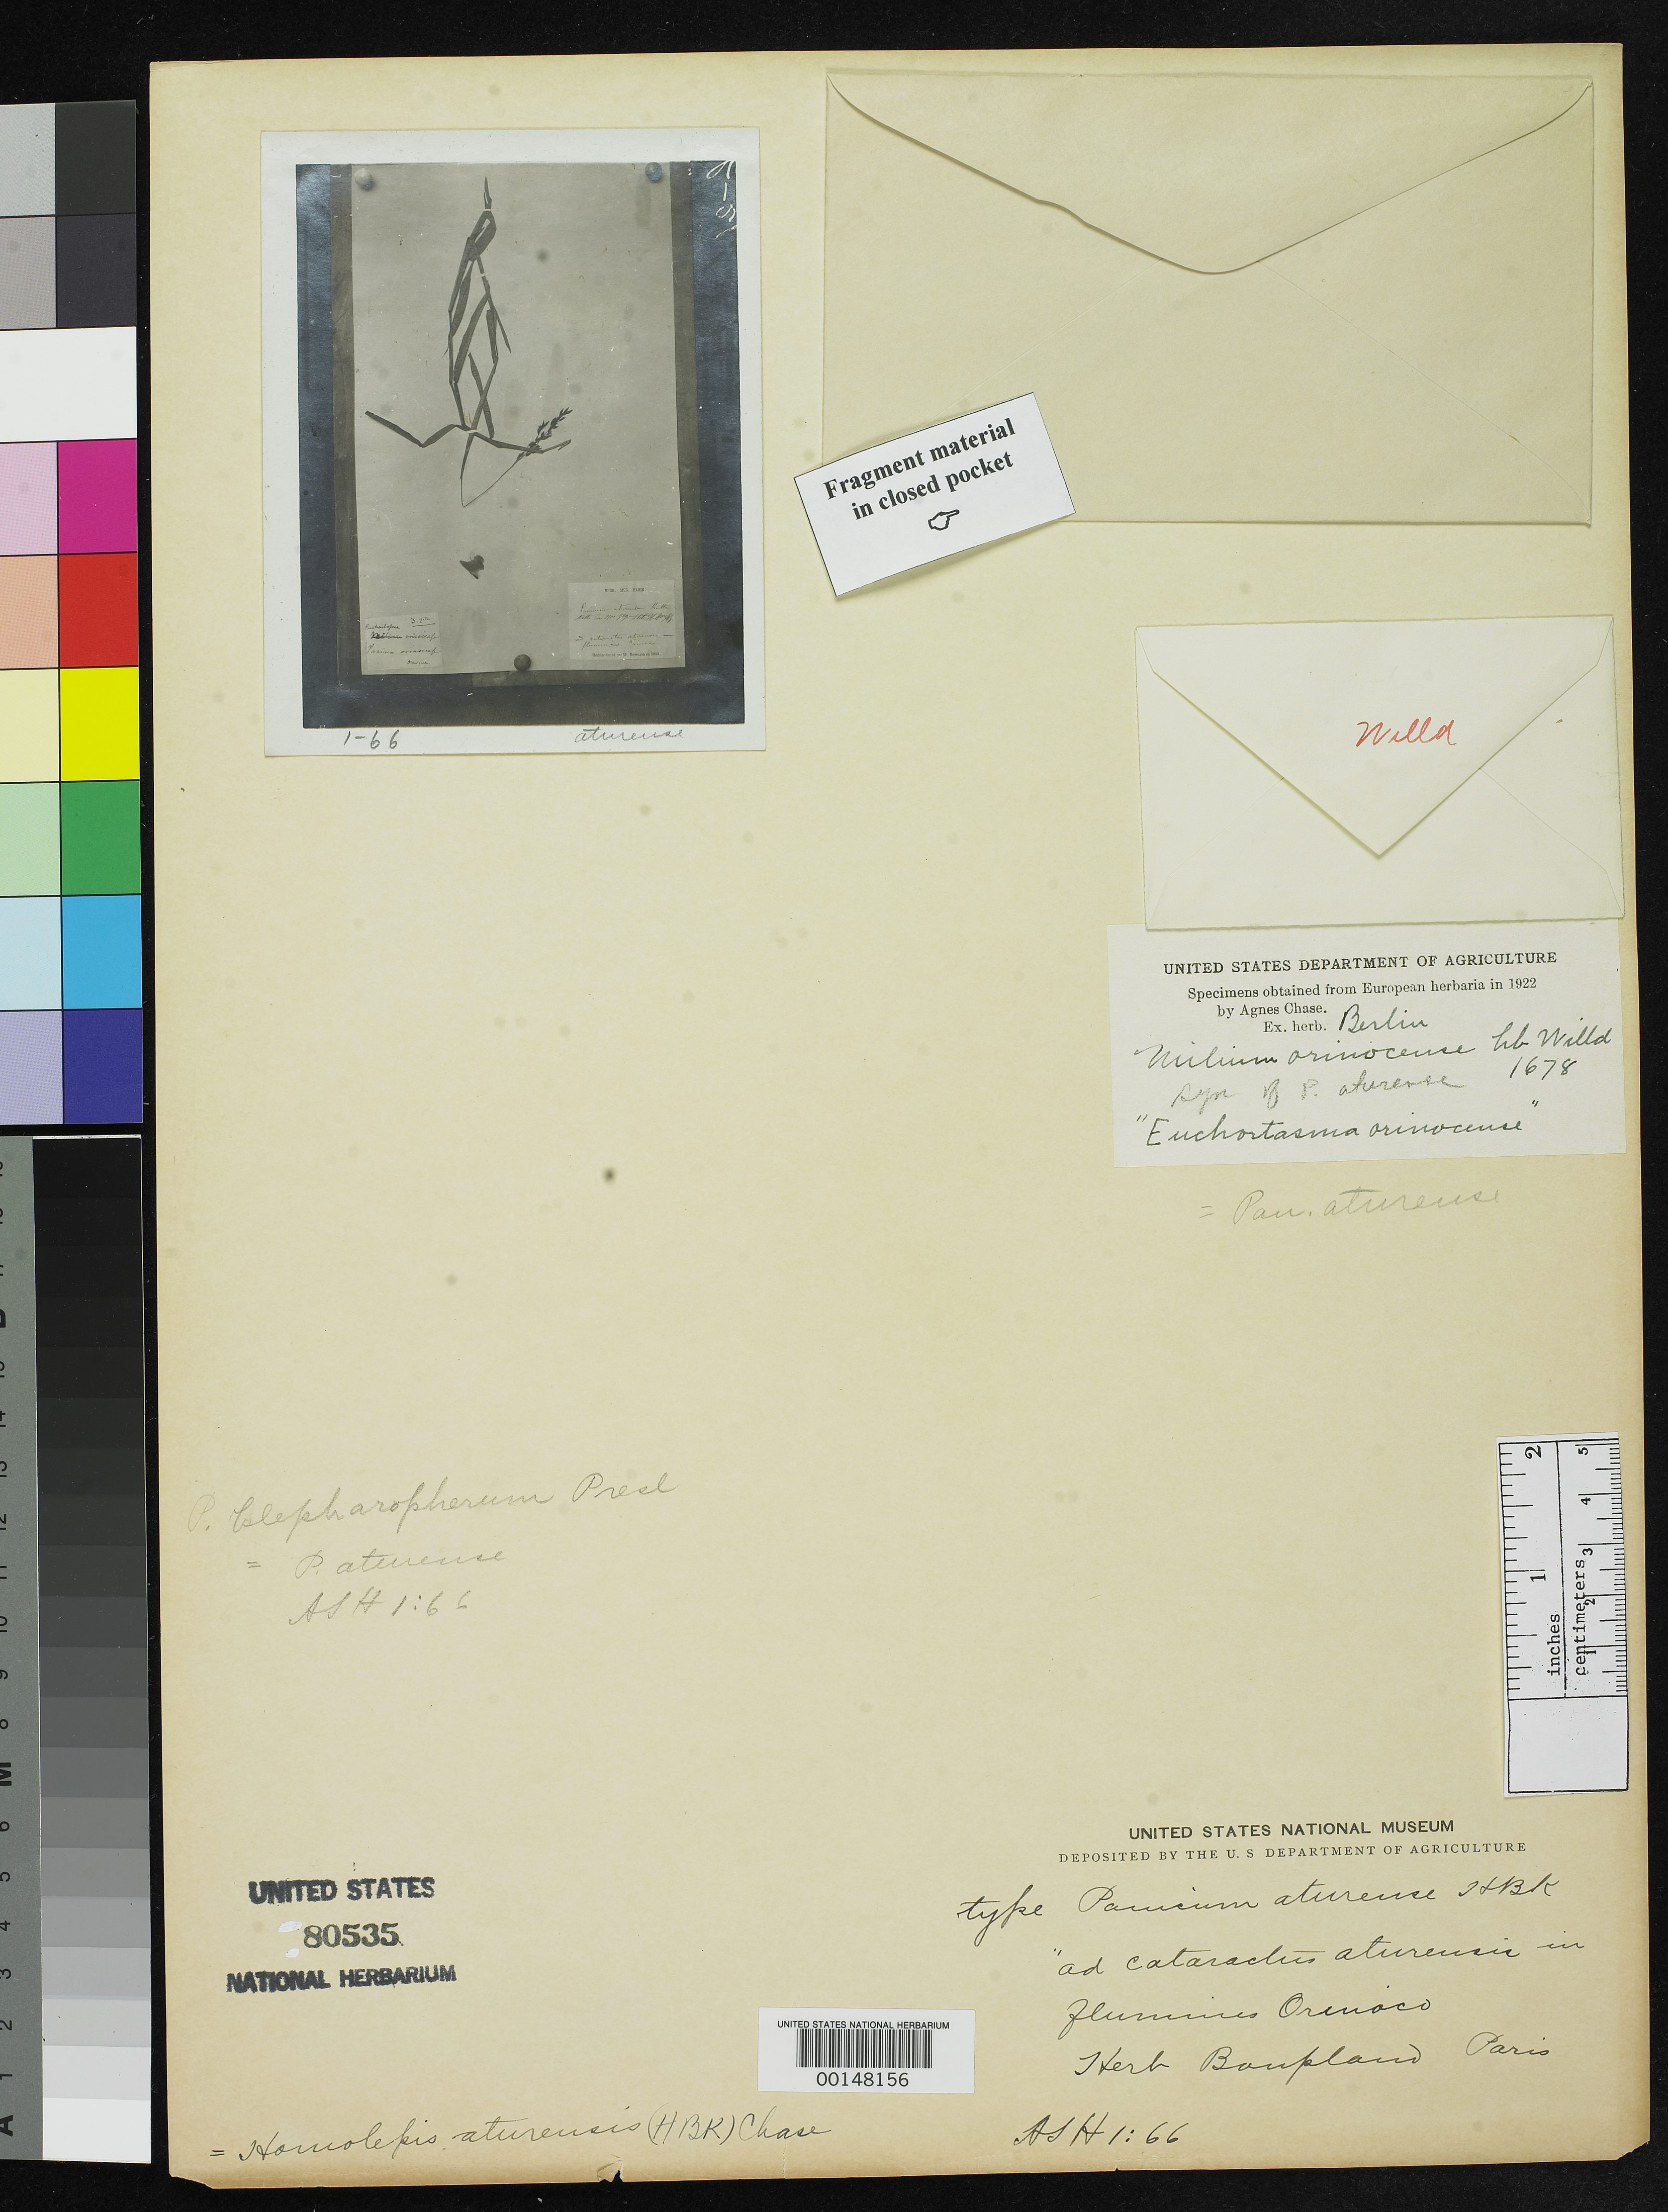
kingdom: Plantae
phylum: Tracheophyta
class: Liliopsida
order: Poales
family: Poaceae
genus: Panicum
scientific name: Panicum aturense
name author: Kunth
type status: Type Fragment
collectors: F. W. Humboldt & A. J. A. Bonpland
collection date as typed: May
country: Venezuela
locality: Orinoco, aturo cataratacs.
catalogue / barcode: US 80535